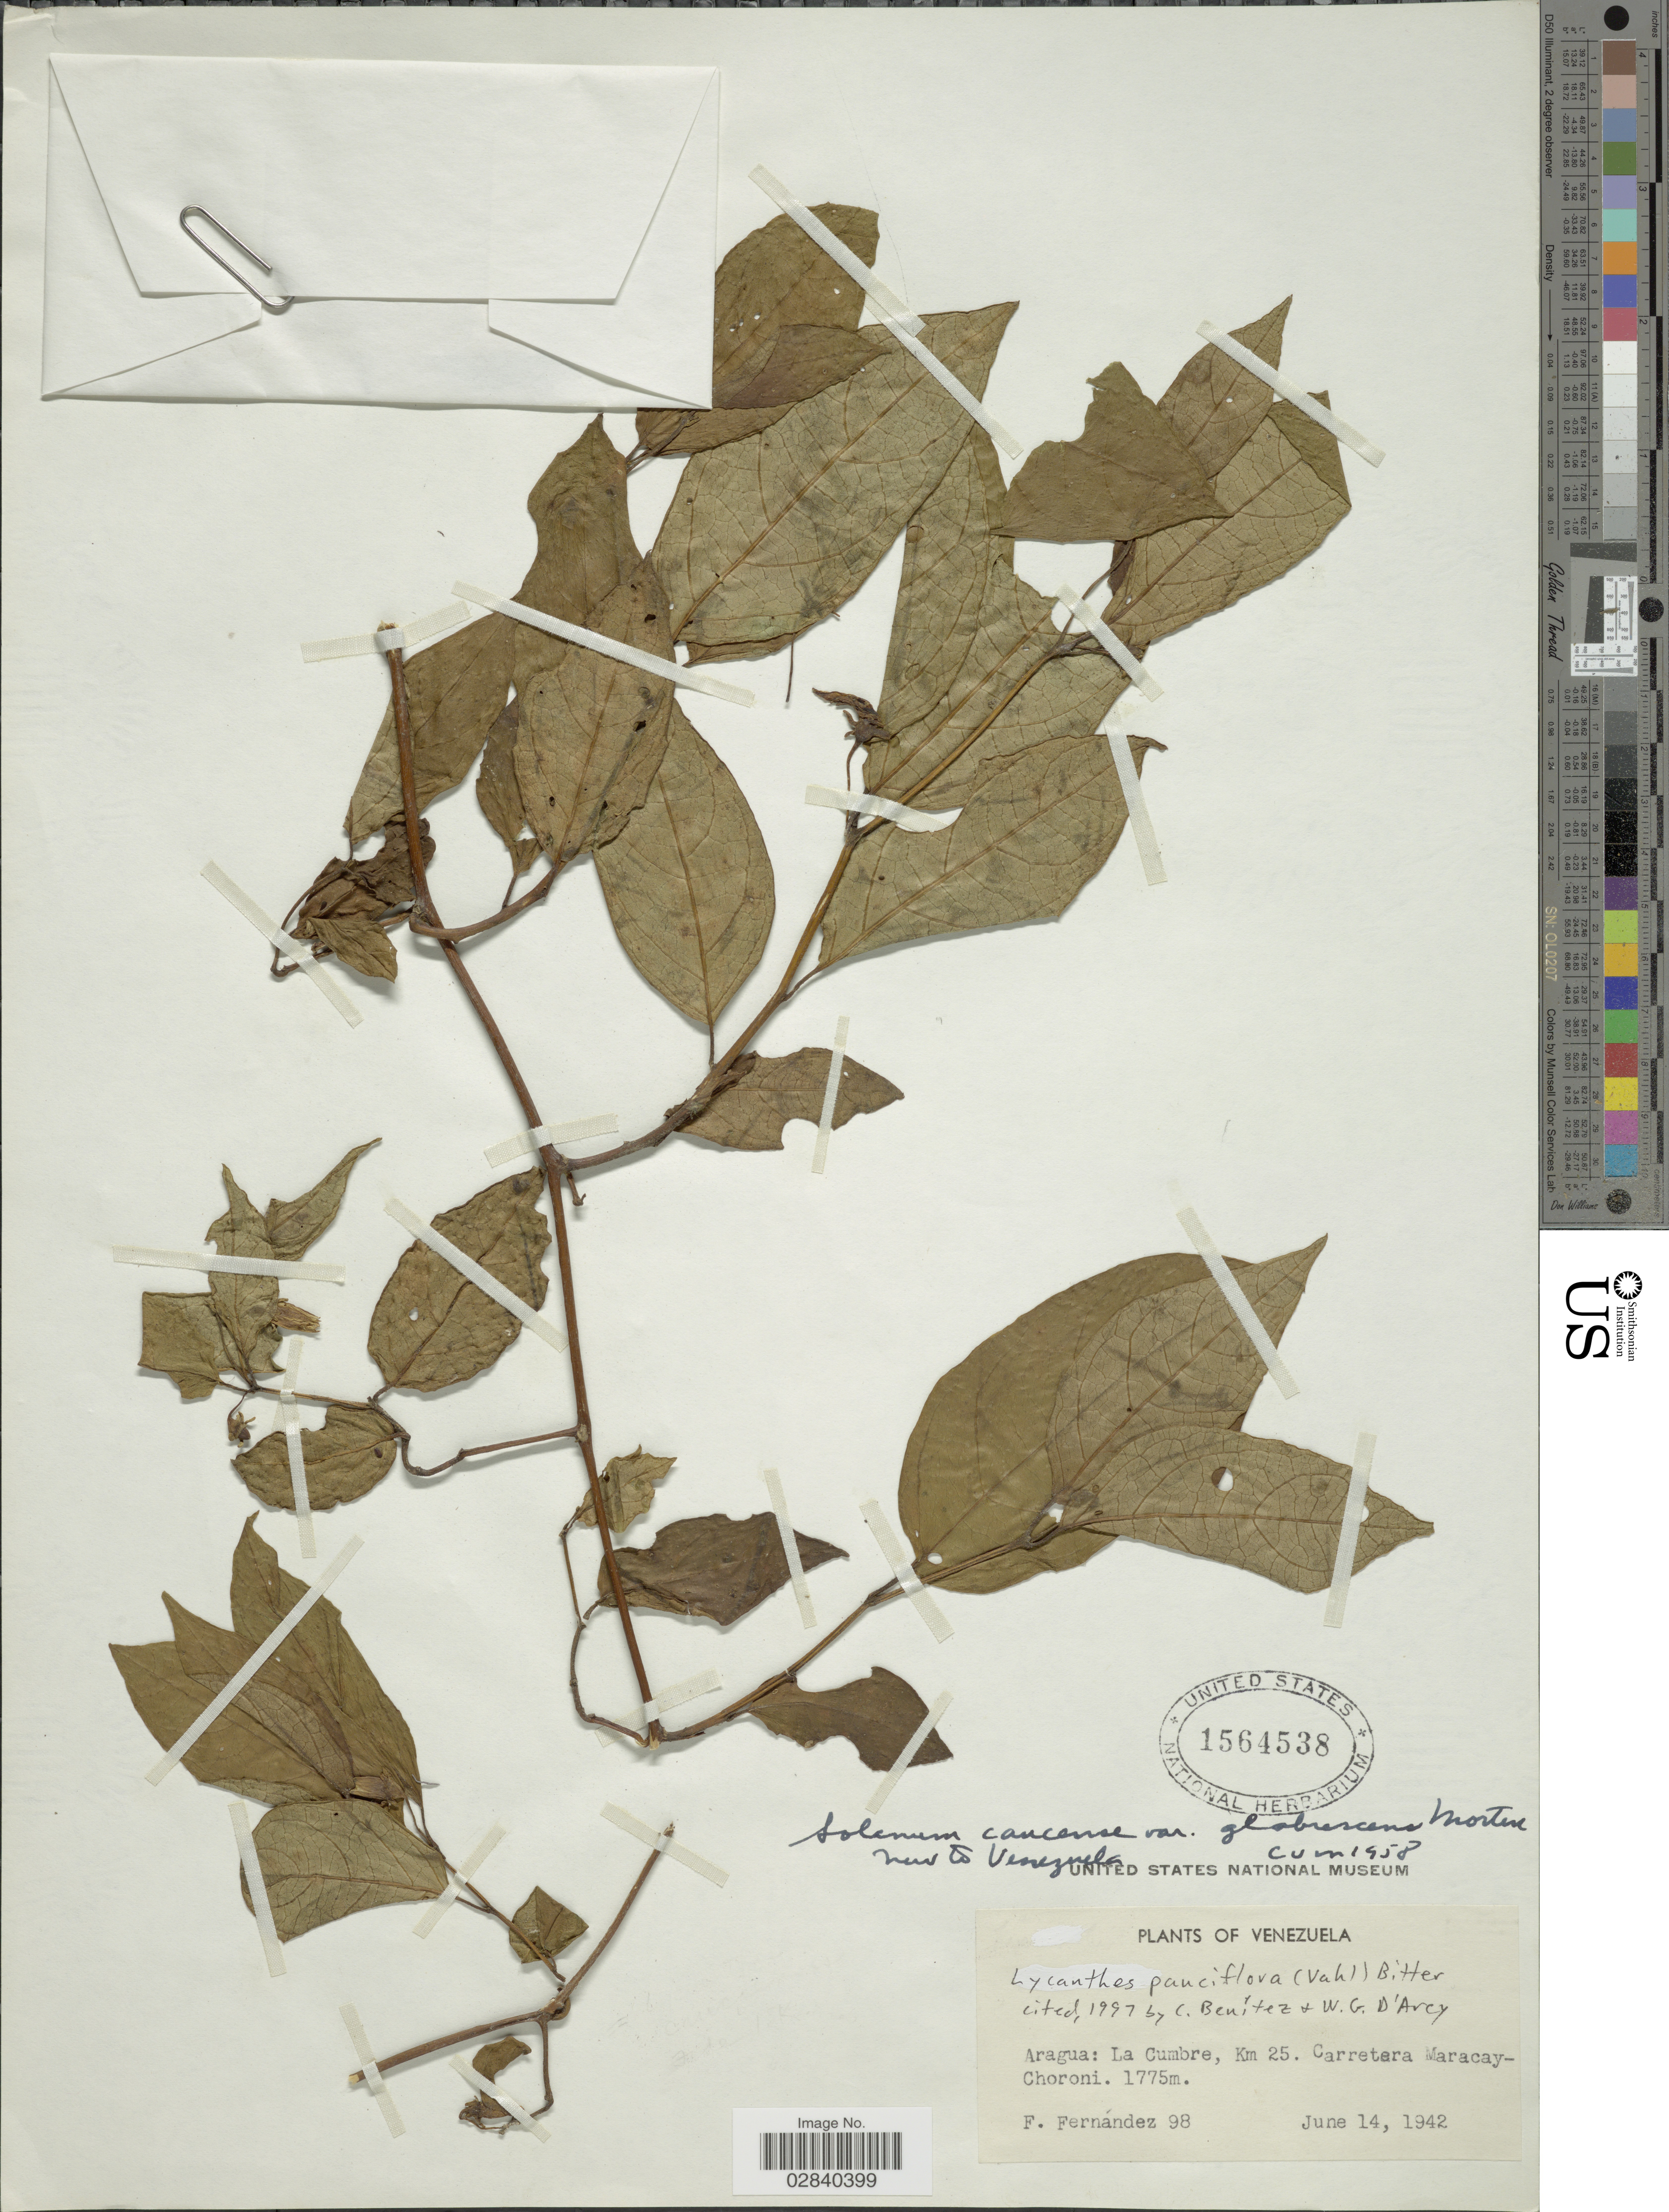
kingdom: Plantae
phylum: Tracheophyta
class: Magnoliopsida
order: Solanales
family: Solanaceae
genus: Lycianthes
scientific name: Lycianthes pauciflora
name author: (Vahl) Bitter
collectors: F. Fernández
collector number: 98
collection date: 1942-06-14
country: Venezuela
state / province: Aragua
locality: La Cumbre, Km. 25. Carretera Maracay-Choroni.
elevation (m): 1775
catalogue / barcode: US 1564538